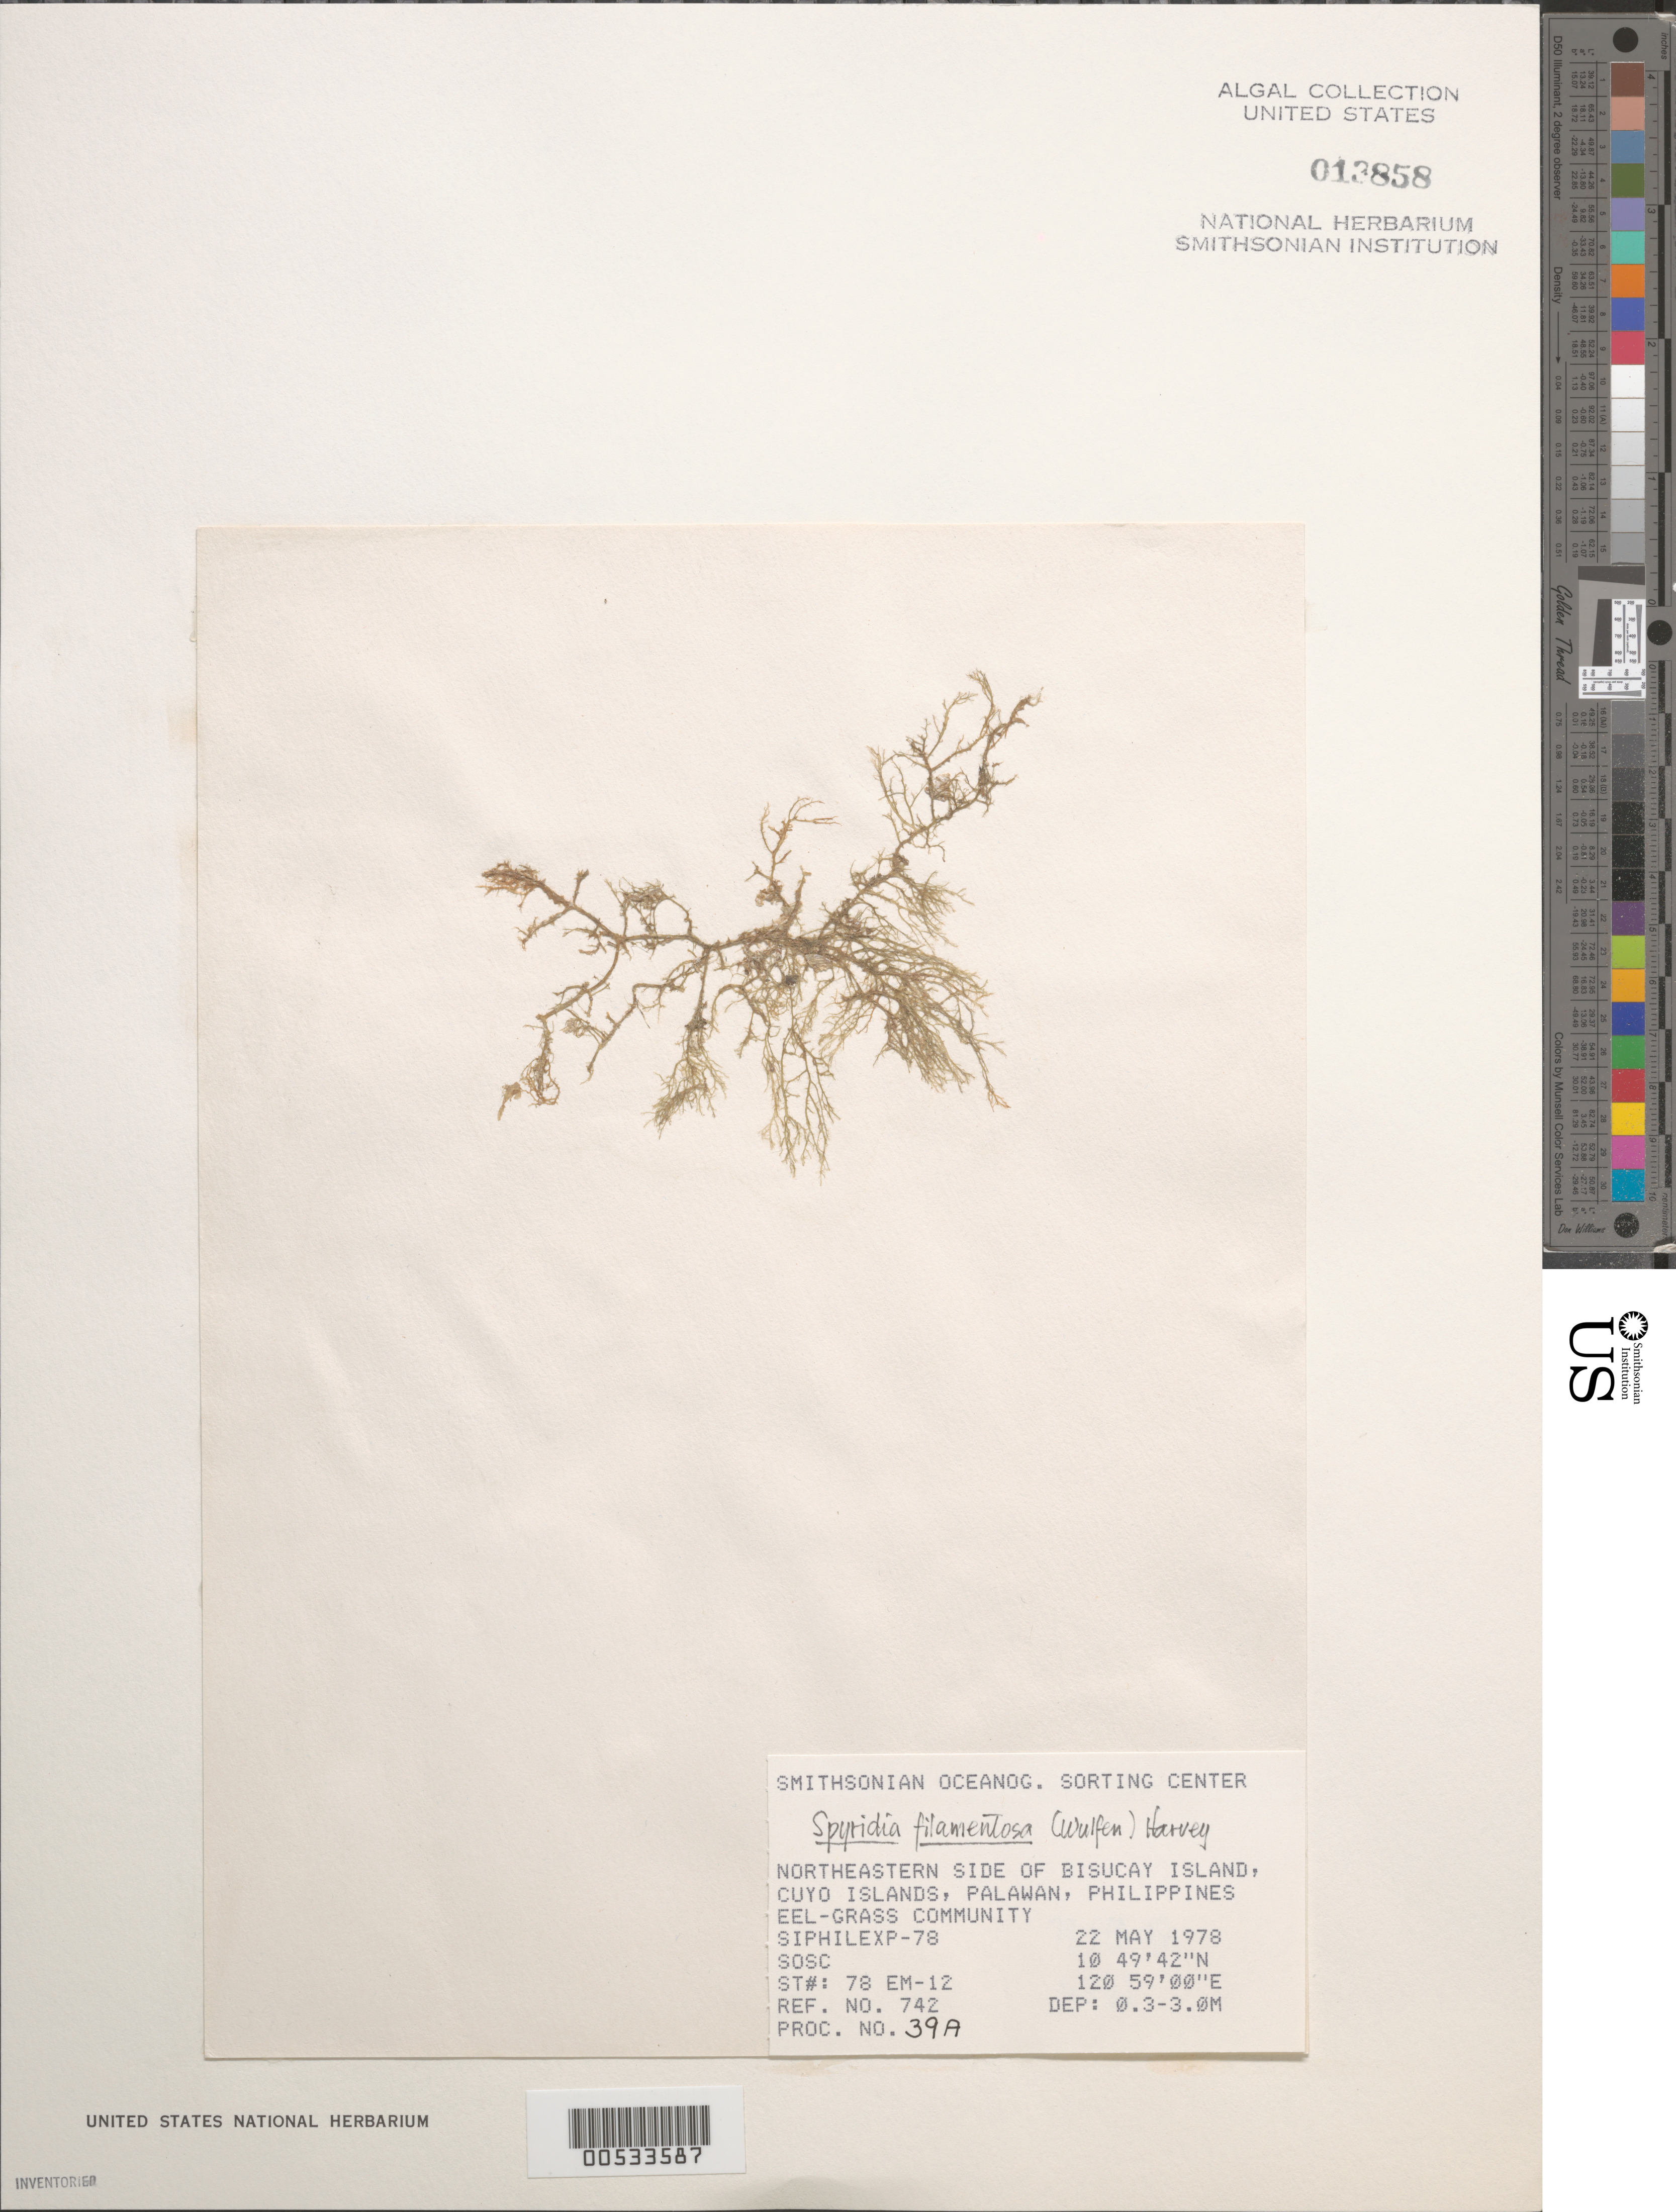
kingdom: Plantae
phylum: Rhodophyta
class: Florideophyceae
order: Ceramiales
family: Spyridiaceae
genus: Spyridia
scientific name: Spyridia filamentosa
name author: (Wulfen) Harv.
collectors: SOSC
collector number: Station 78 Em-12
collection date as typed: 22 May 1978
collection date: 1978-05-22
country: Philippines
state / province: Mimaropa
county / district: Palawan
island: Bisucay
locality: Northeastern side of island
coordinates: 10 49' 42" N, 120 59' 00" E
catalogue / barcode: US 13858